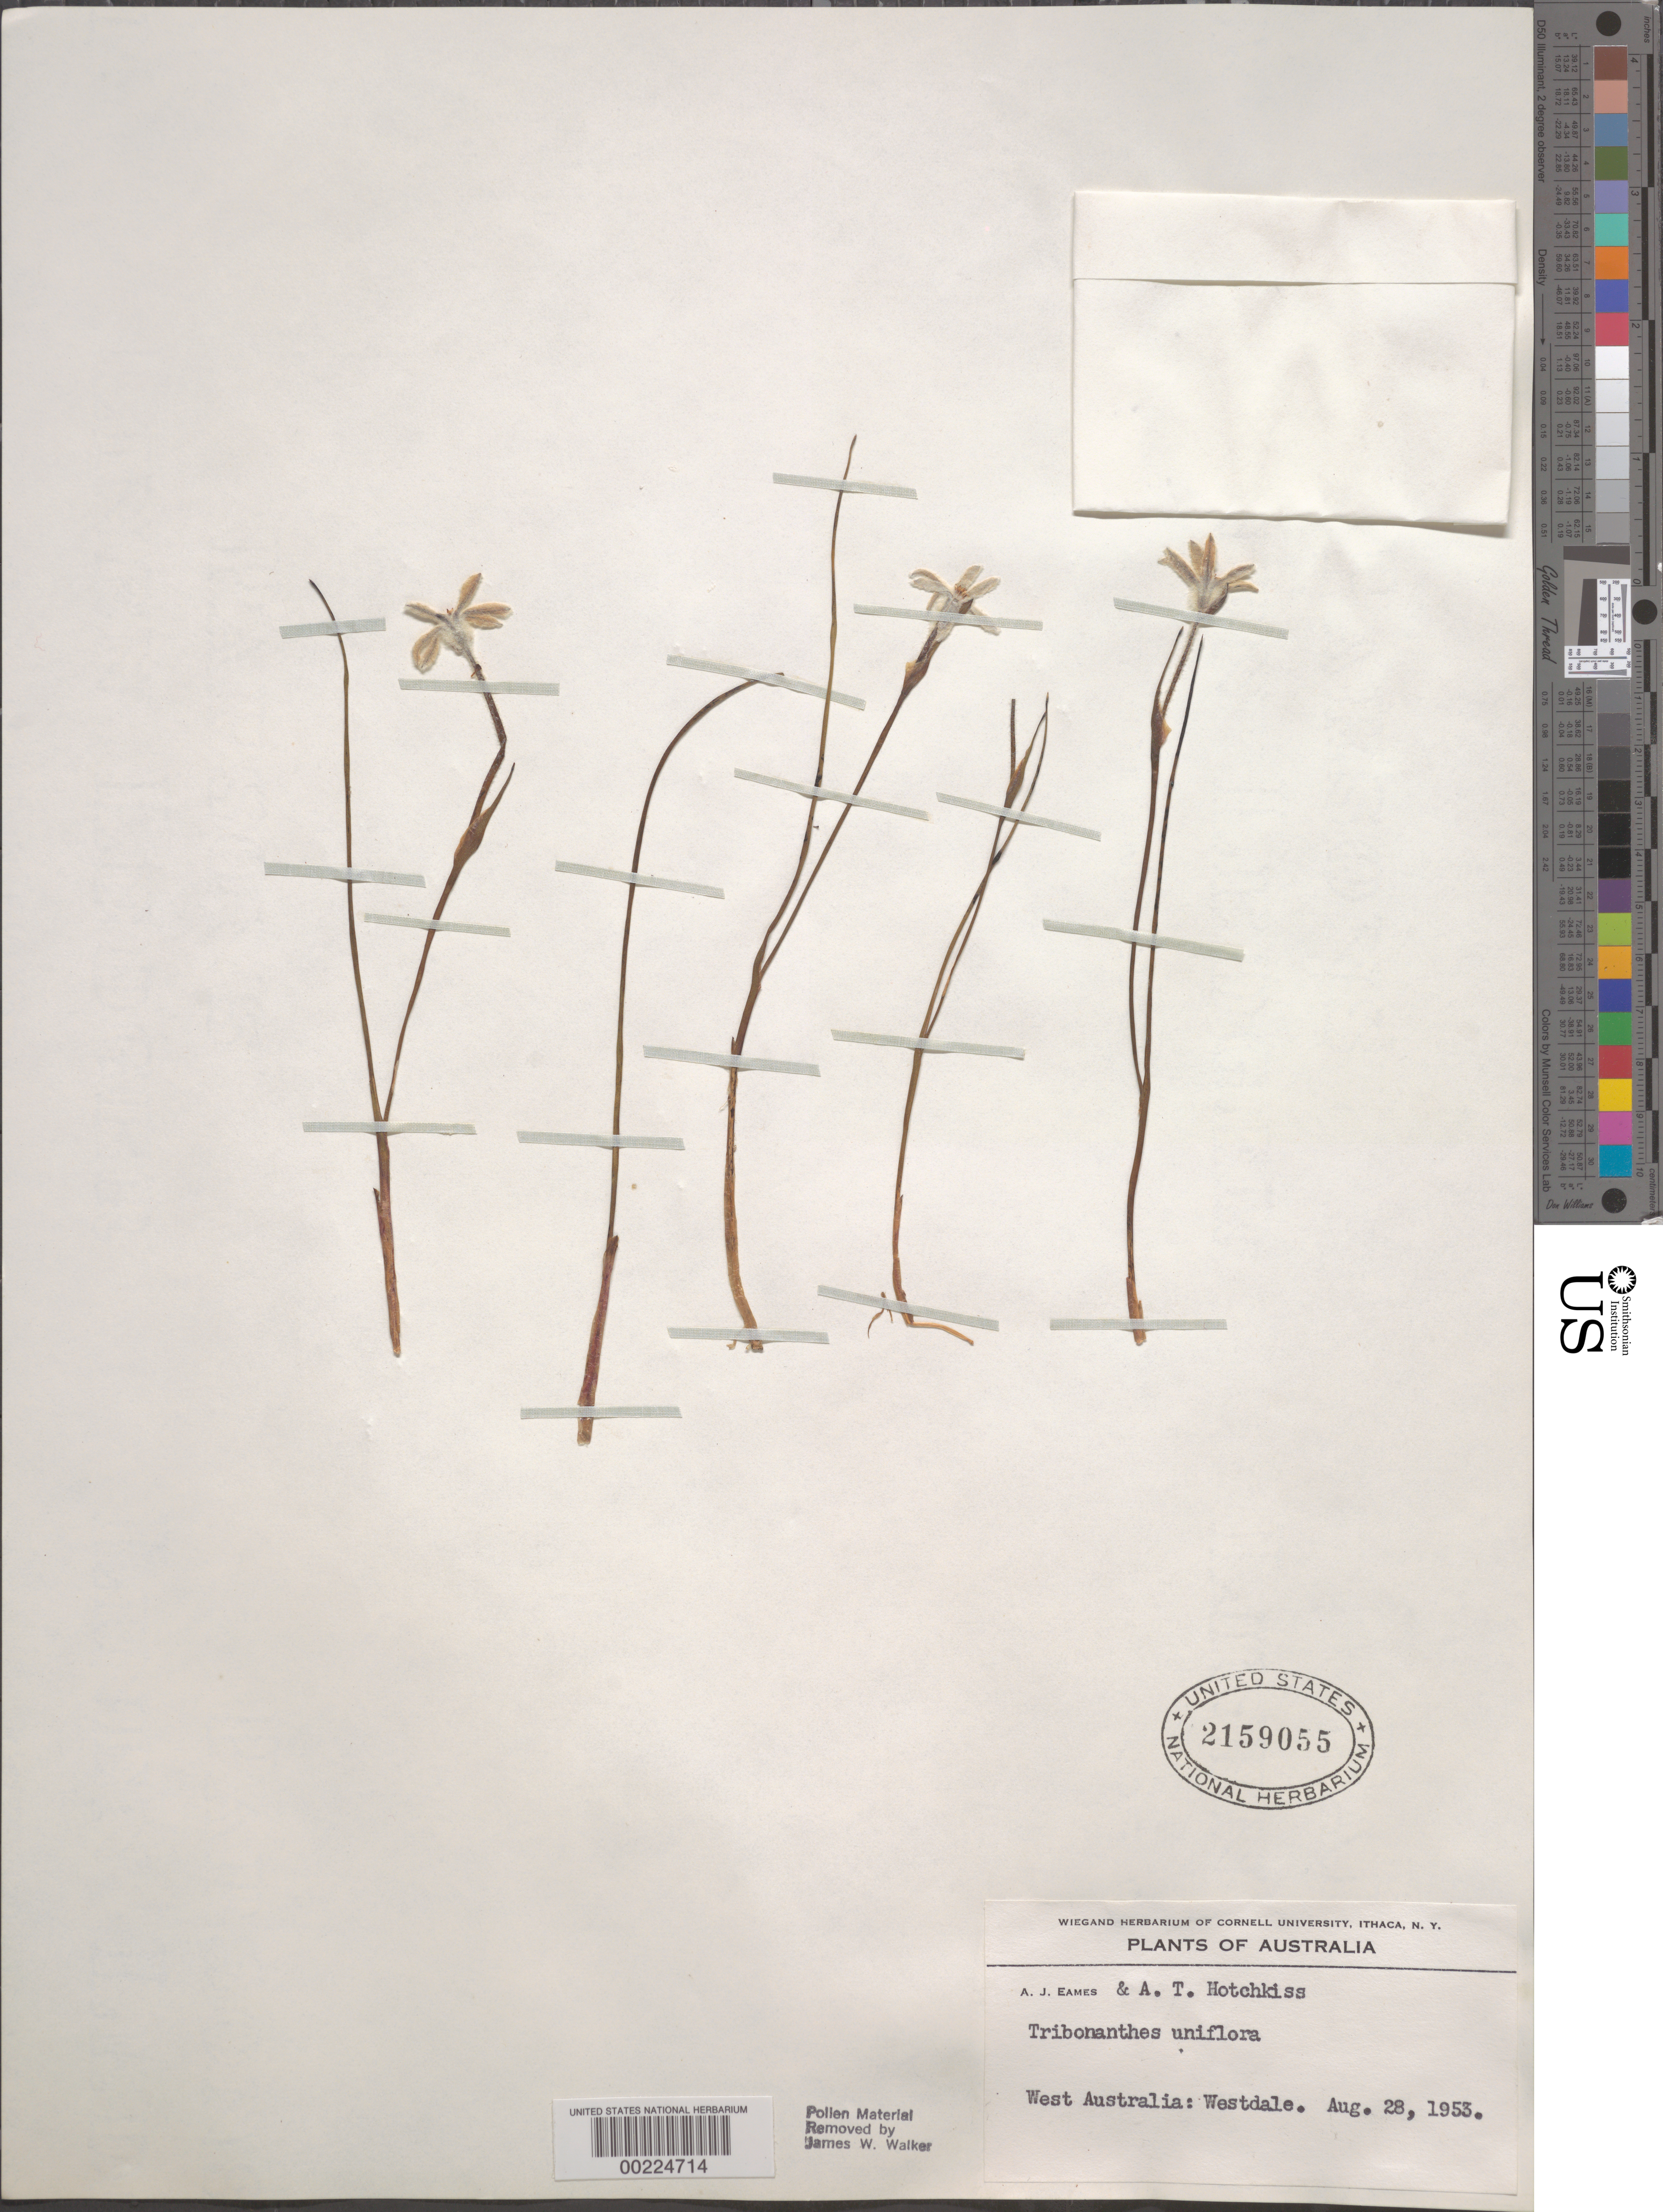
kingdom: Plantae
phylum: Tracheophyta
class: Liliopsida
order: Commelinales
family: Haemodoraceae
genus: Tribonanthes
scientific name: Tribonanthes uniflora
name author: Lindl.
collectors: A. J. Eames & A. Hotchkiss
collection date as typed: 28 Aug 1953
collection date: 1953-08-28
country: Australia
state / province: Western Australia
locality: Westdale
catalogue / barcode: US 2159055